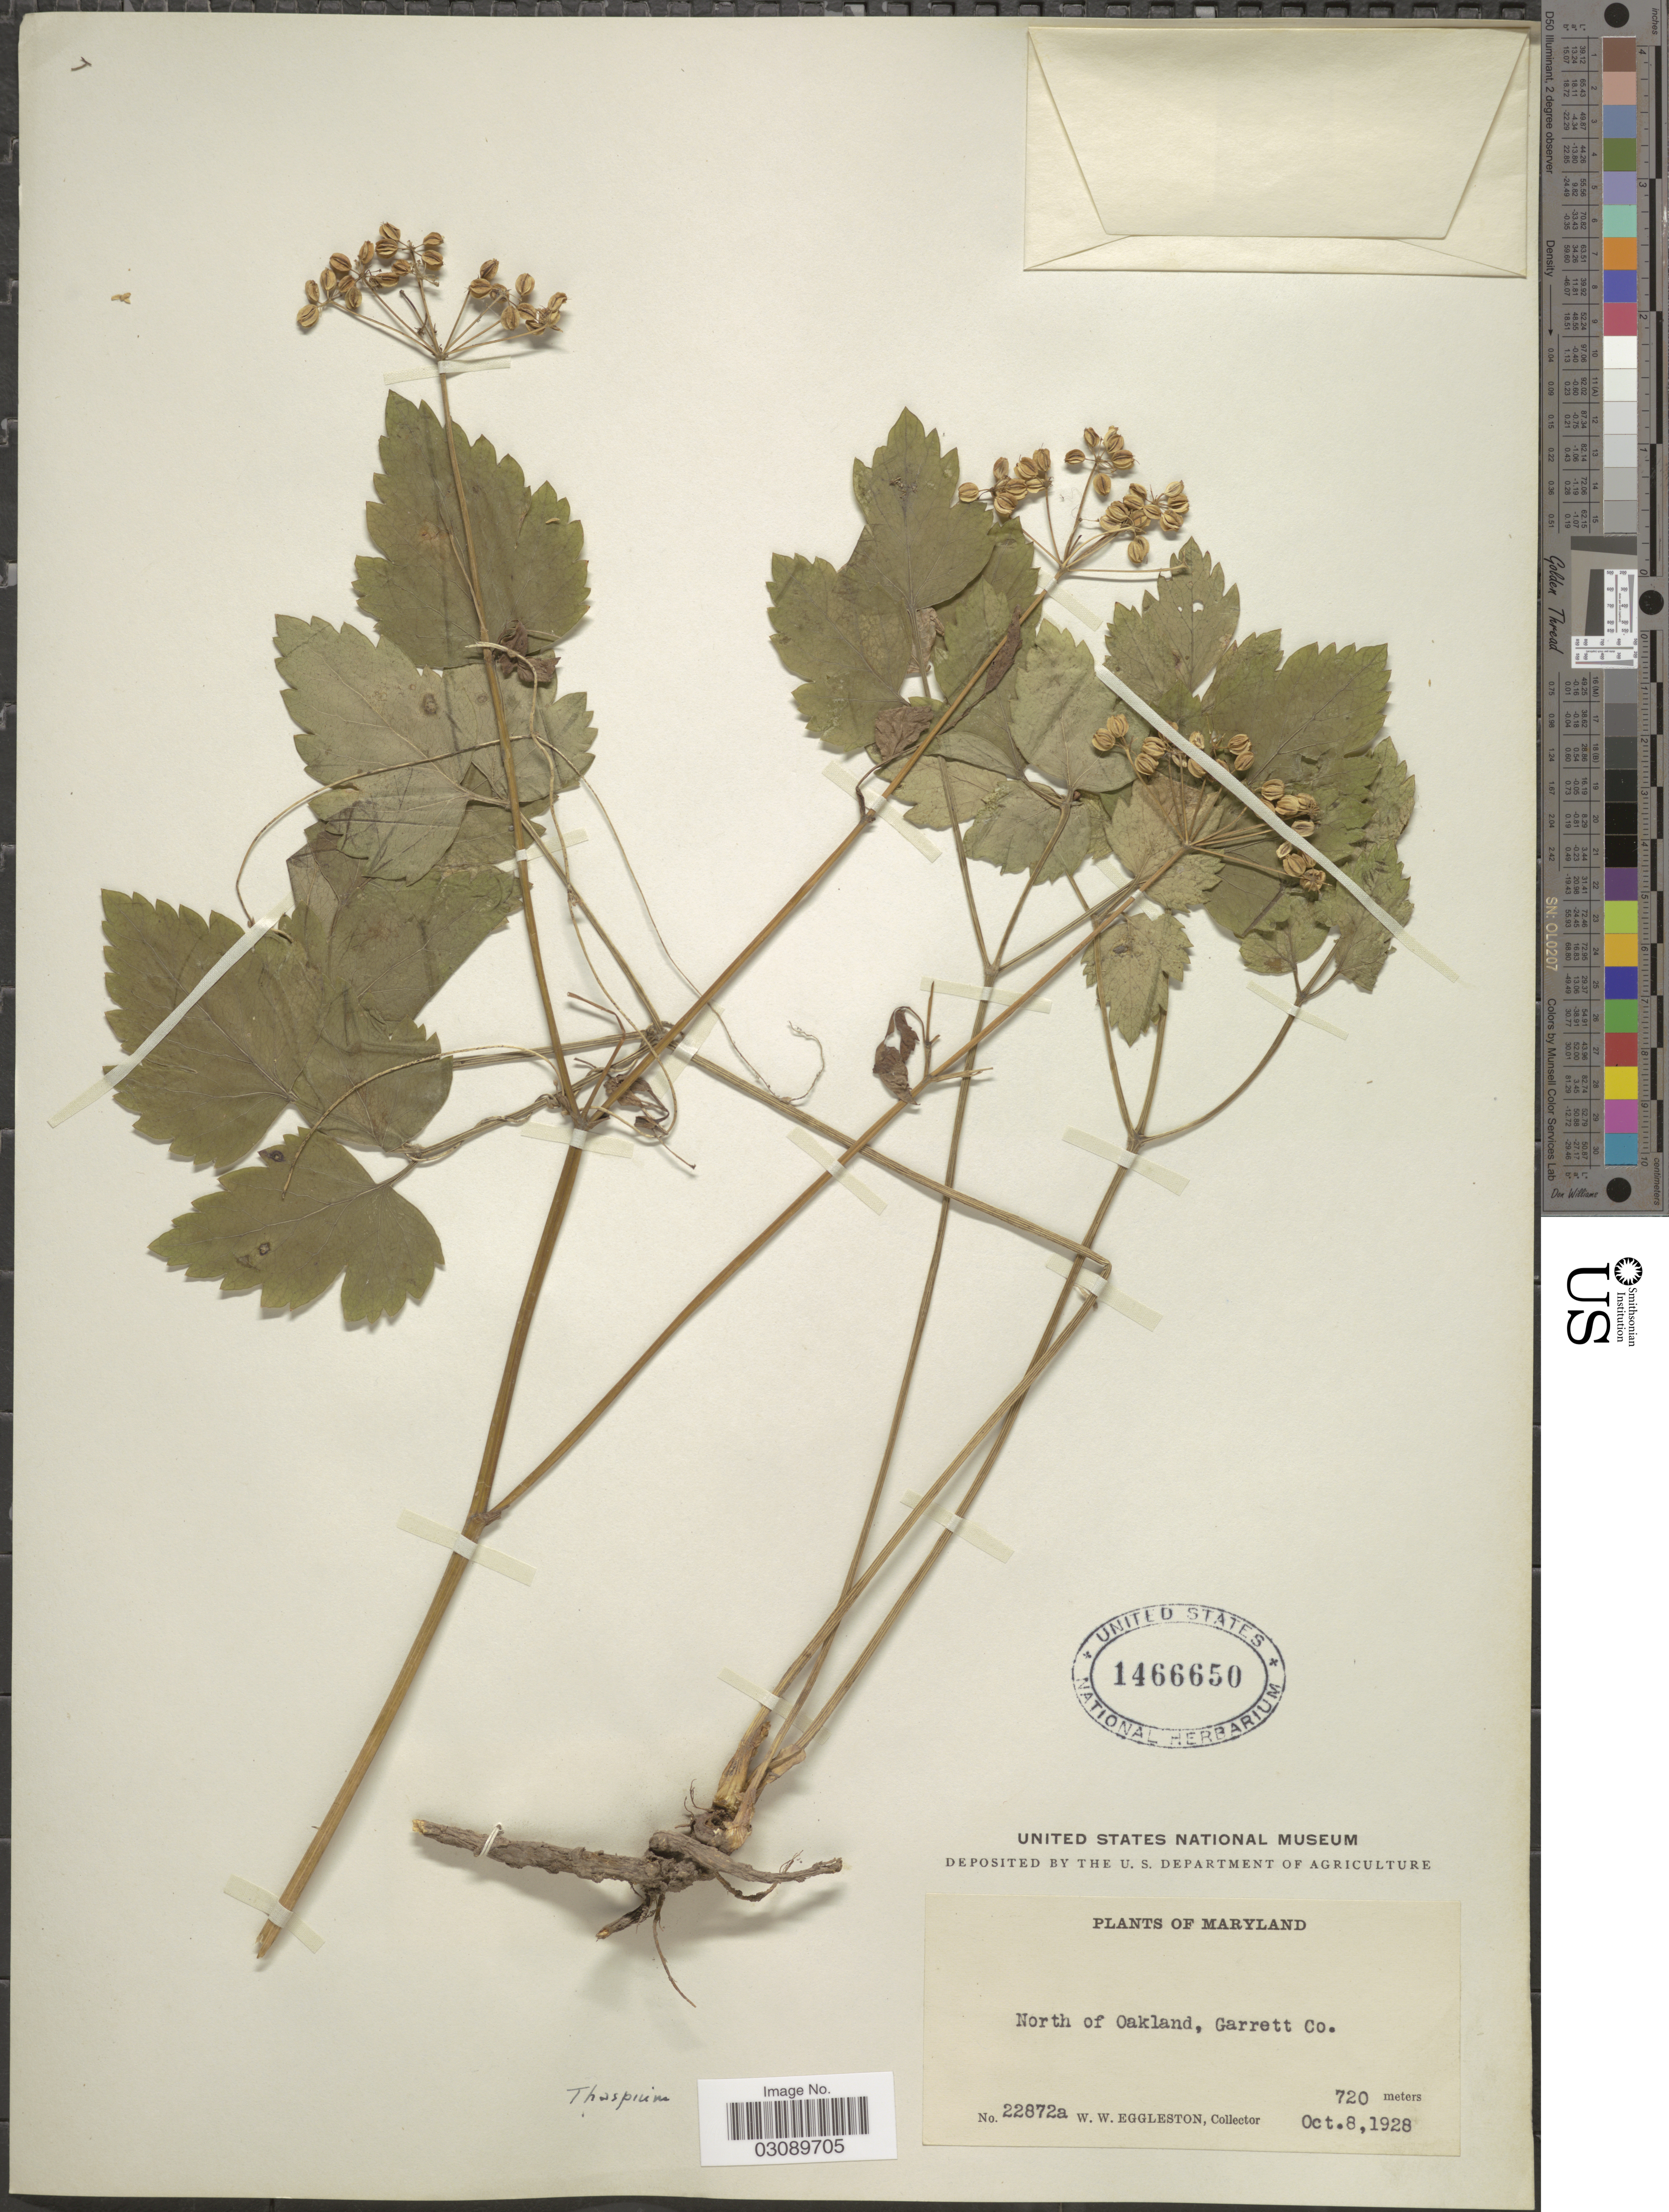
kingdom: Plantae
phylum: Tracheophyta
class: Magnoliopsida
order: Apiales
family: Apiaceae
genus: Thaspium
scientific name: Thaspium sp.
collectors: W. W. Eggleston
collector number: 22872a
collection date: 1928-10-08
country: United States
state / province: Maryland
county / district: Garrett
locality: North of Oakland, Garrett Co.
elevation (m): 720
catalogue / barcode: US 1466650